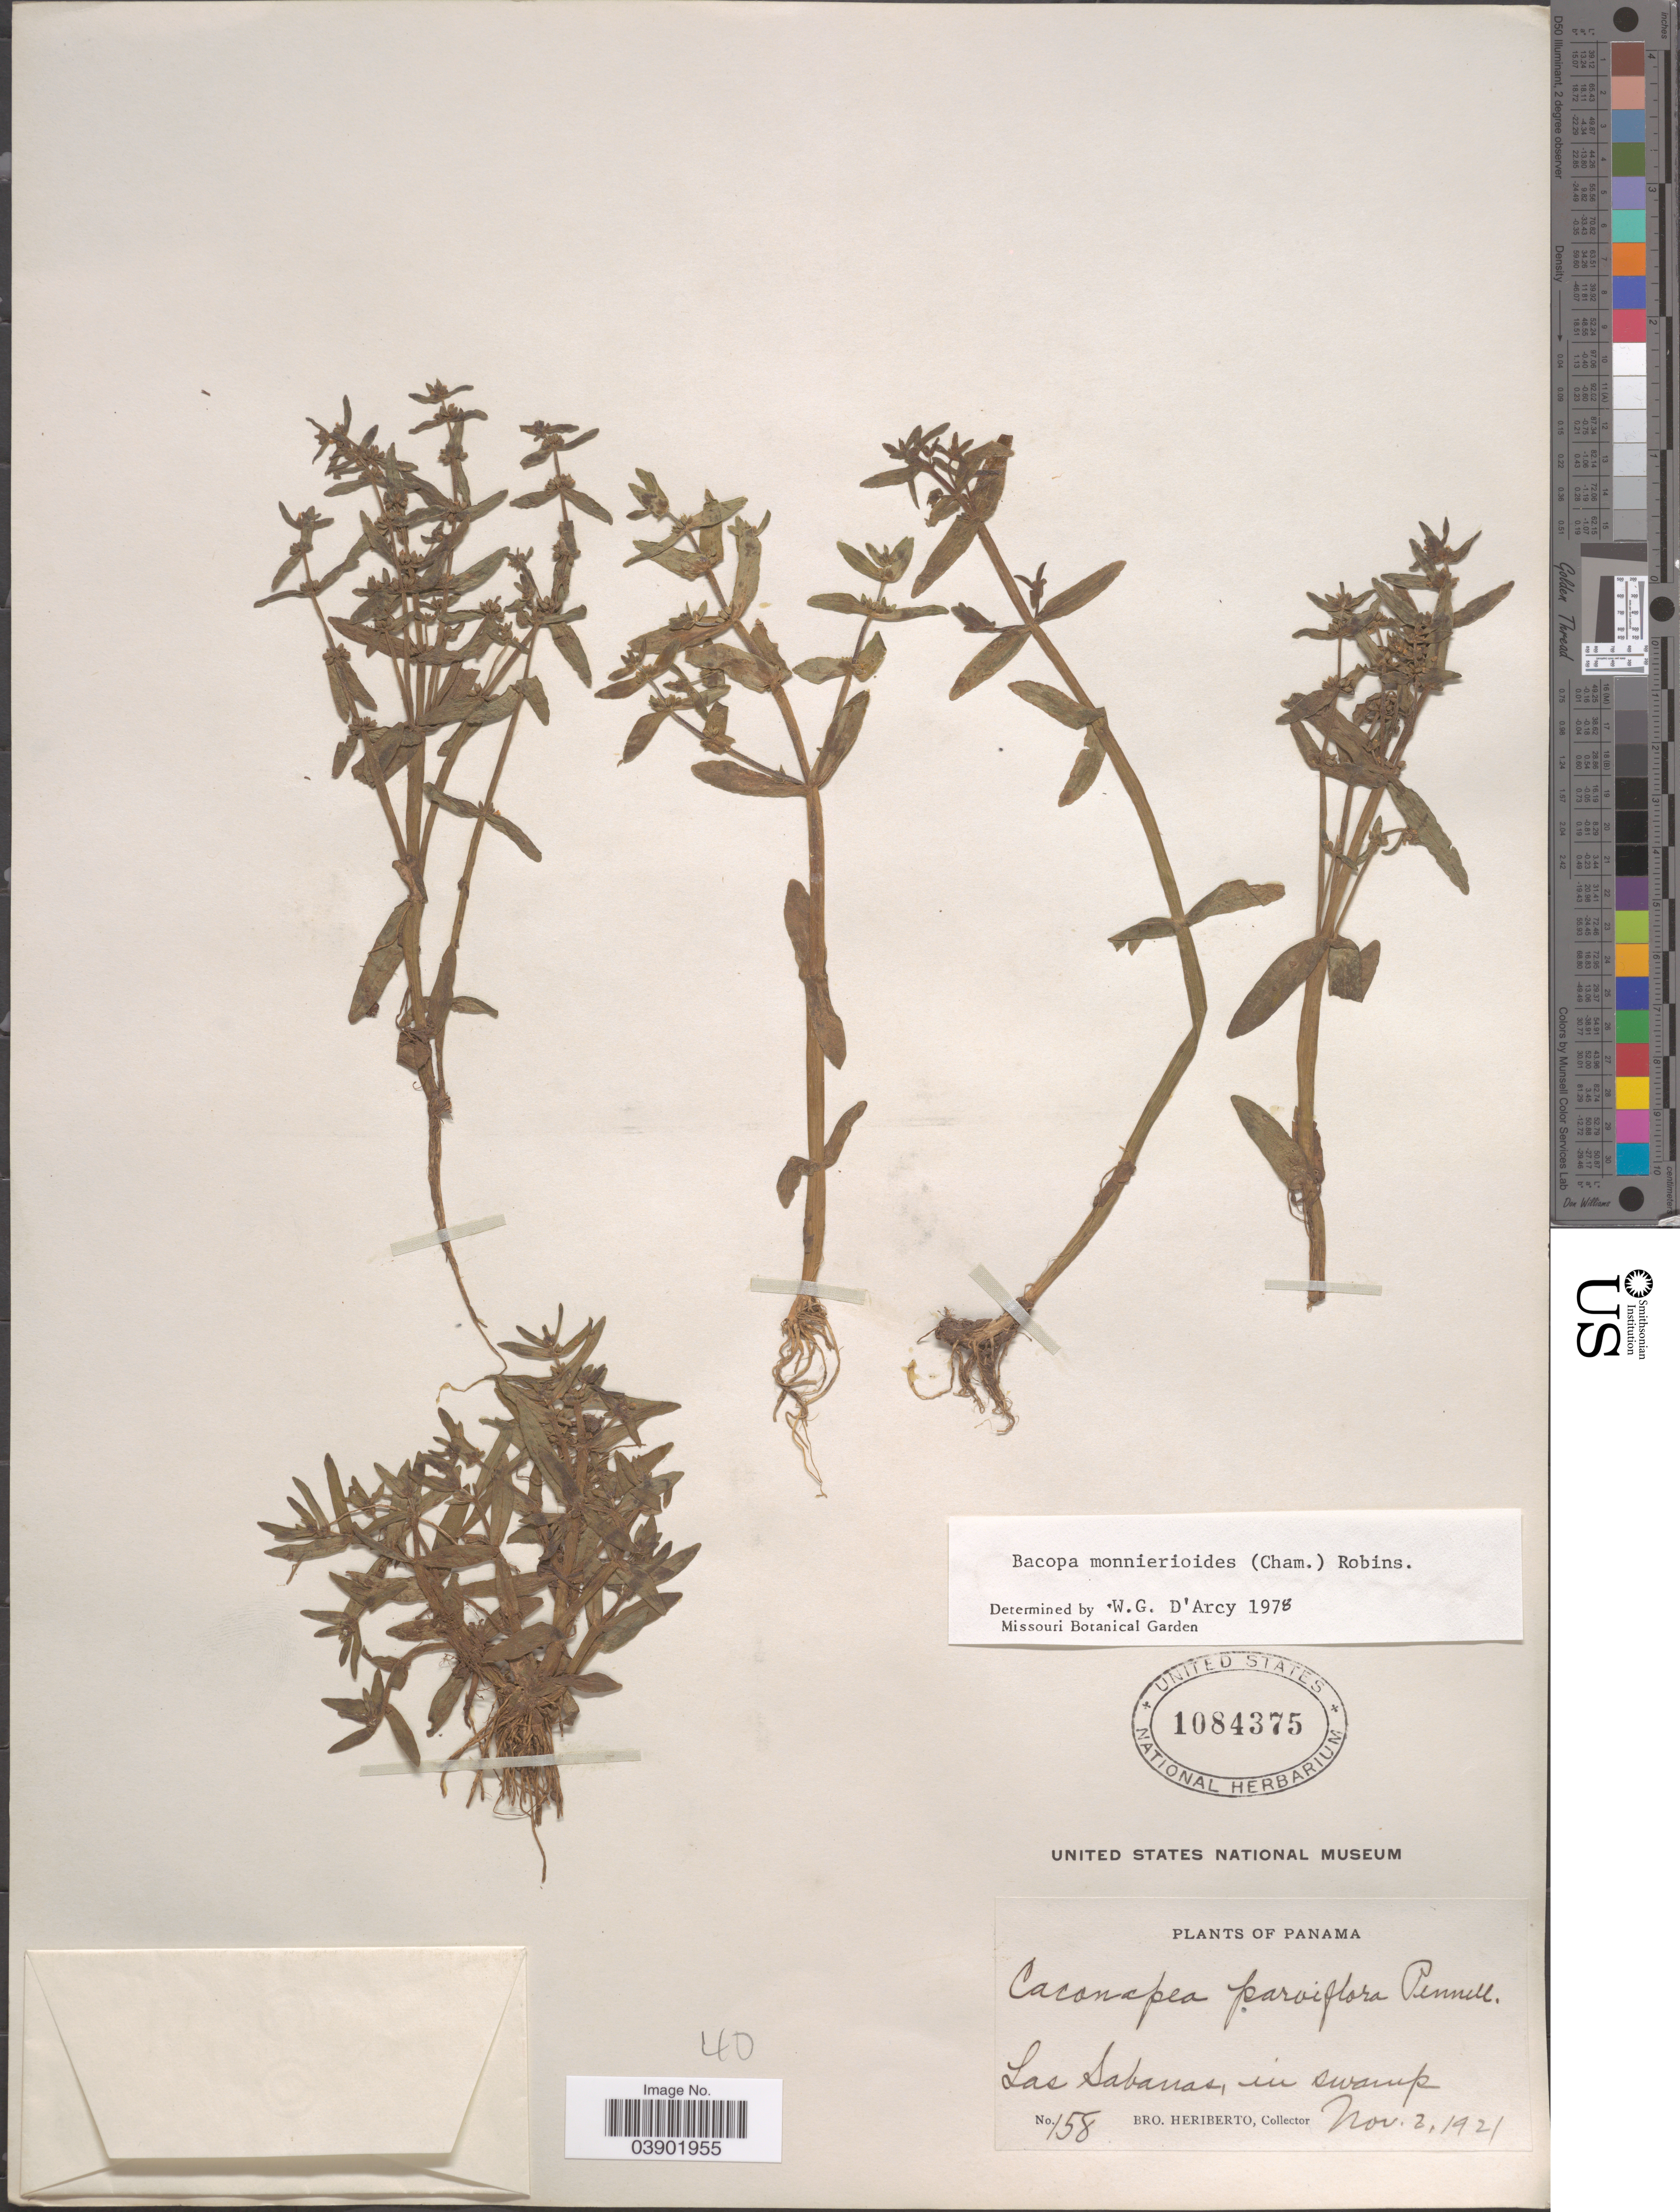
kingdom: Plantae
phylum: Tracheophyta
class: Magnoliopsida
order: Lamiales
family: Plantaginaceae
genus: Bacopa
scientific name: Bacopa monnierioides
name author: (Cham.) B.L. Rob.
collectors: B. Heriberto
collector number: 158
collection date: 1921-11-08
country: Panama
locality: Las Sabanas.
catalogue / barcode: US 1084375